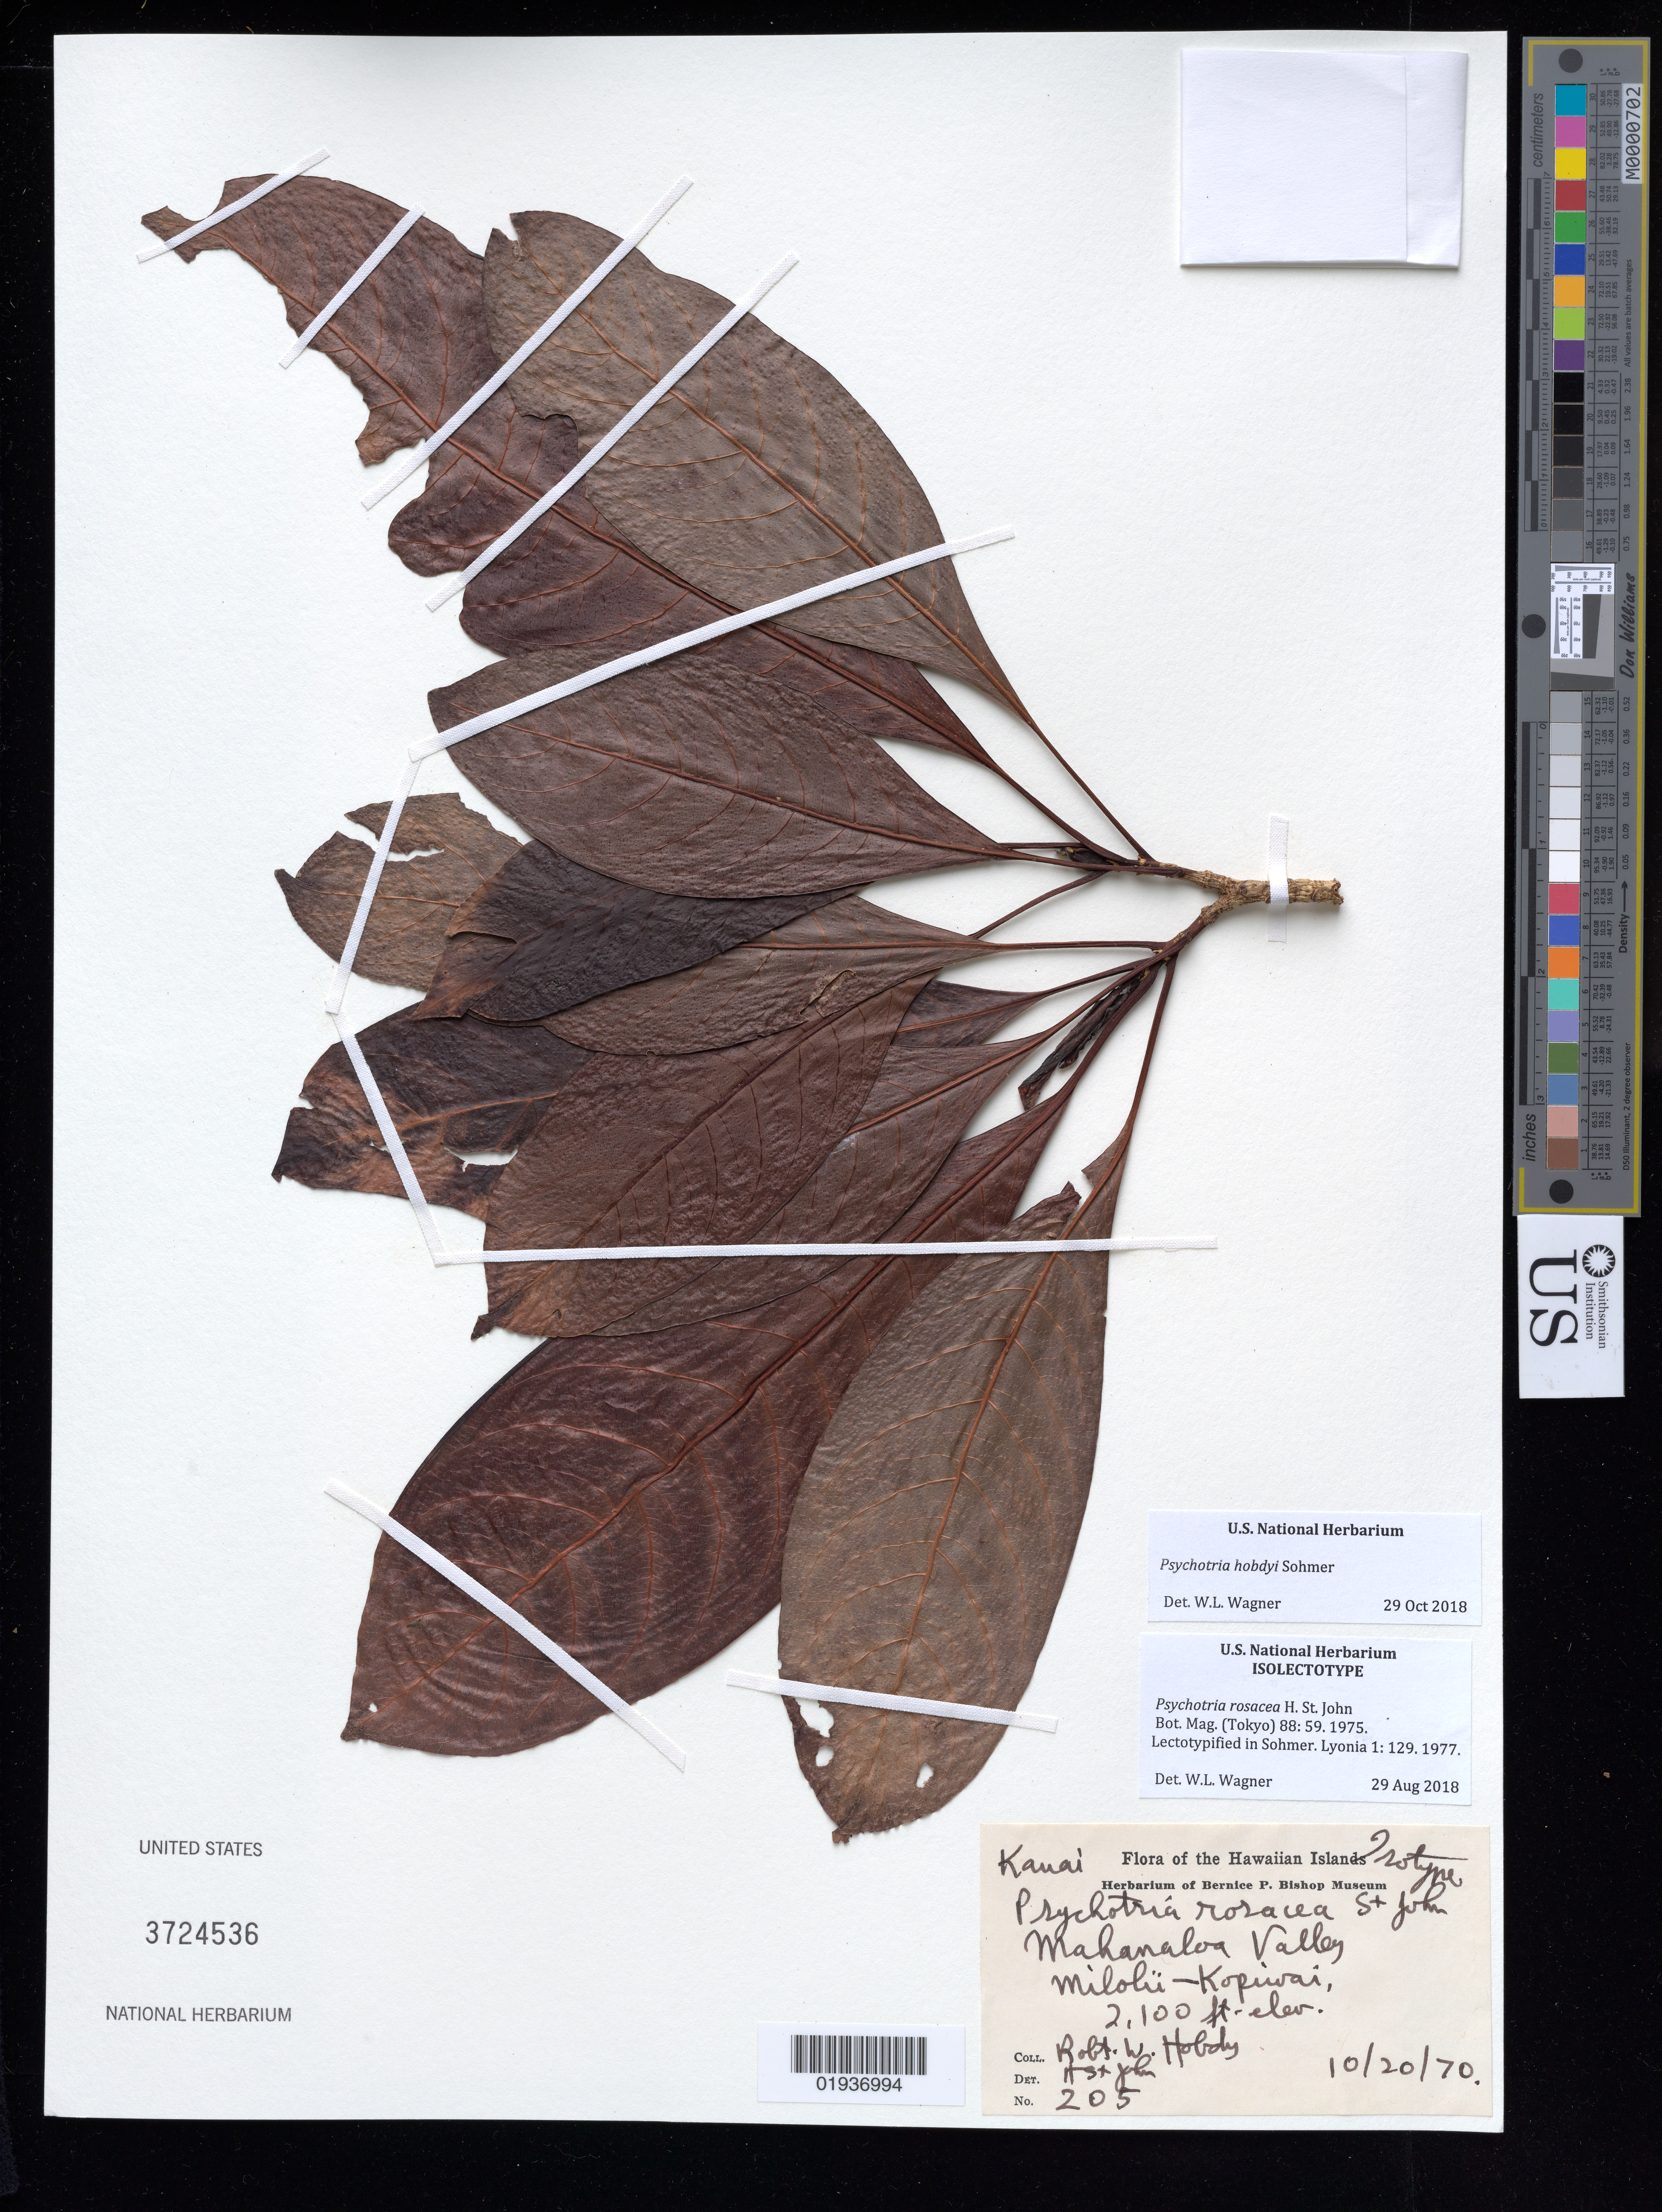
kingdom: Plantae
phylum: Tracheophyta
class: Magnoliopsida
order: Gentianales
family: Rubiaceae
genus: Psychotria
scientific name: Psychotria rosacea H. St. John, nom. illeg.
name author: H. St. John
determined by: St. John, H.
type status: Isolectotype; Type Collection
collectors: R. Hobdy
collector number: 205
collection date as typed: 10/20/70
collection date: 1970-10-20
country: United States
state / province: Hawaii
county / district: Kauai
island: Kaua'i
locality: Mahana-loa Valley, Milo-li'i-Kopiwai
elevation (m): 640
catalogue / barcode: US 3724536